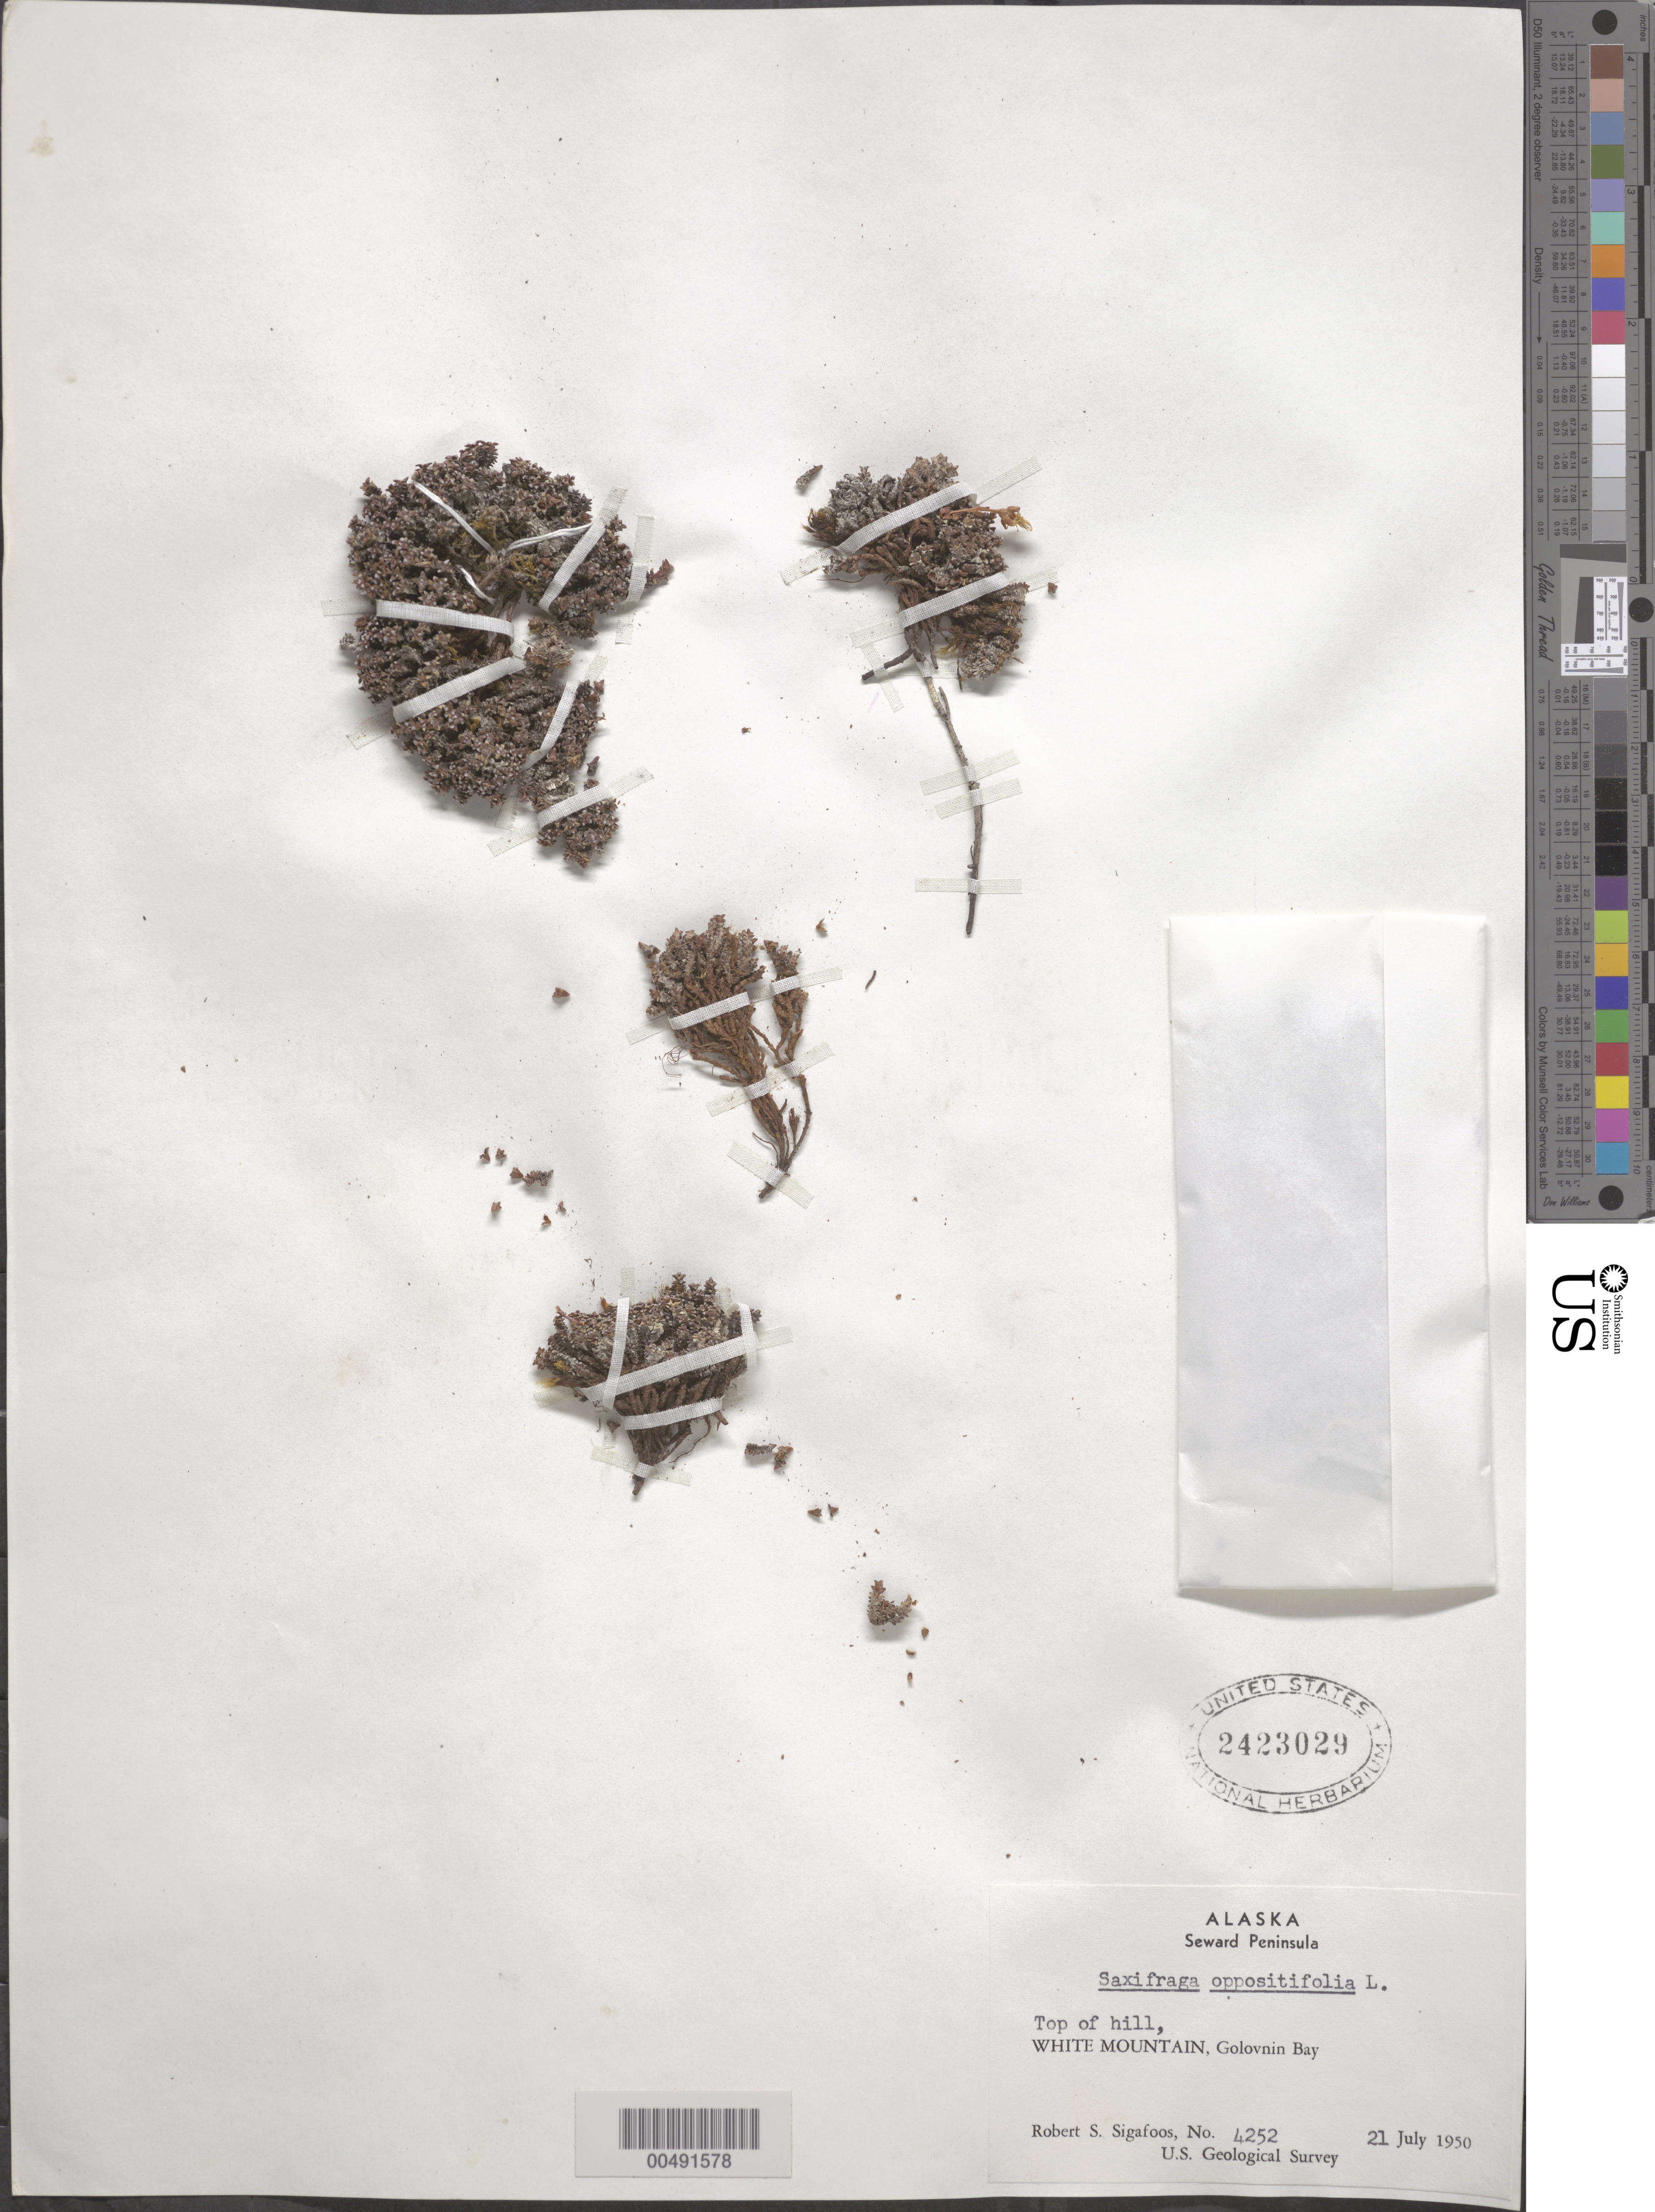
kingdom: Plantae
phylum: Tracheophyta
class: Magnoliopsida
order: Saxifragales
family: Saxifragaceae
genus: Saxifraga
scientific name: Saxifraga oppositifolia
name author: L.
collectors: R. Sigafoos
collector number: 4252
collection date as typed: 21 Jul 1950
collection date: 1950-07-21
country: United States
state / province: Alaska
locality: Seward Peninsula, White Mountain, Golovnin Bay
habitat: top of hill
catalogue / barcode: US 2423029